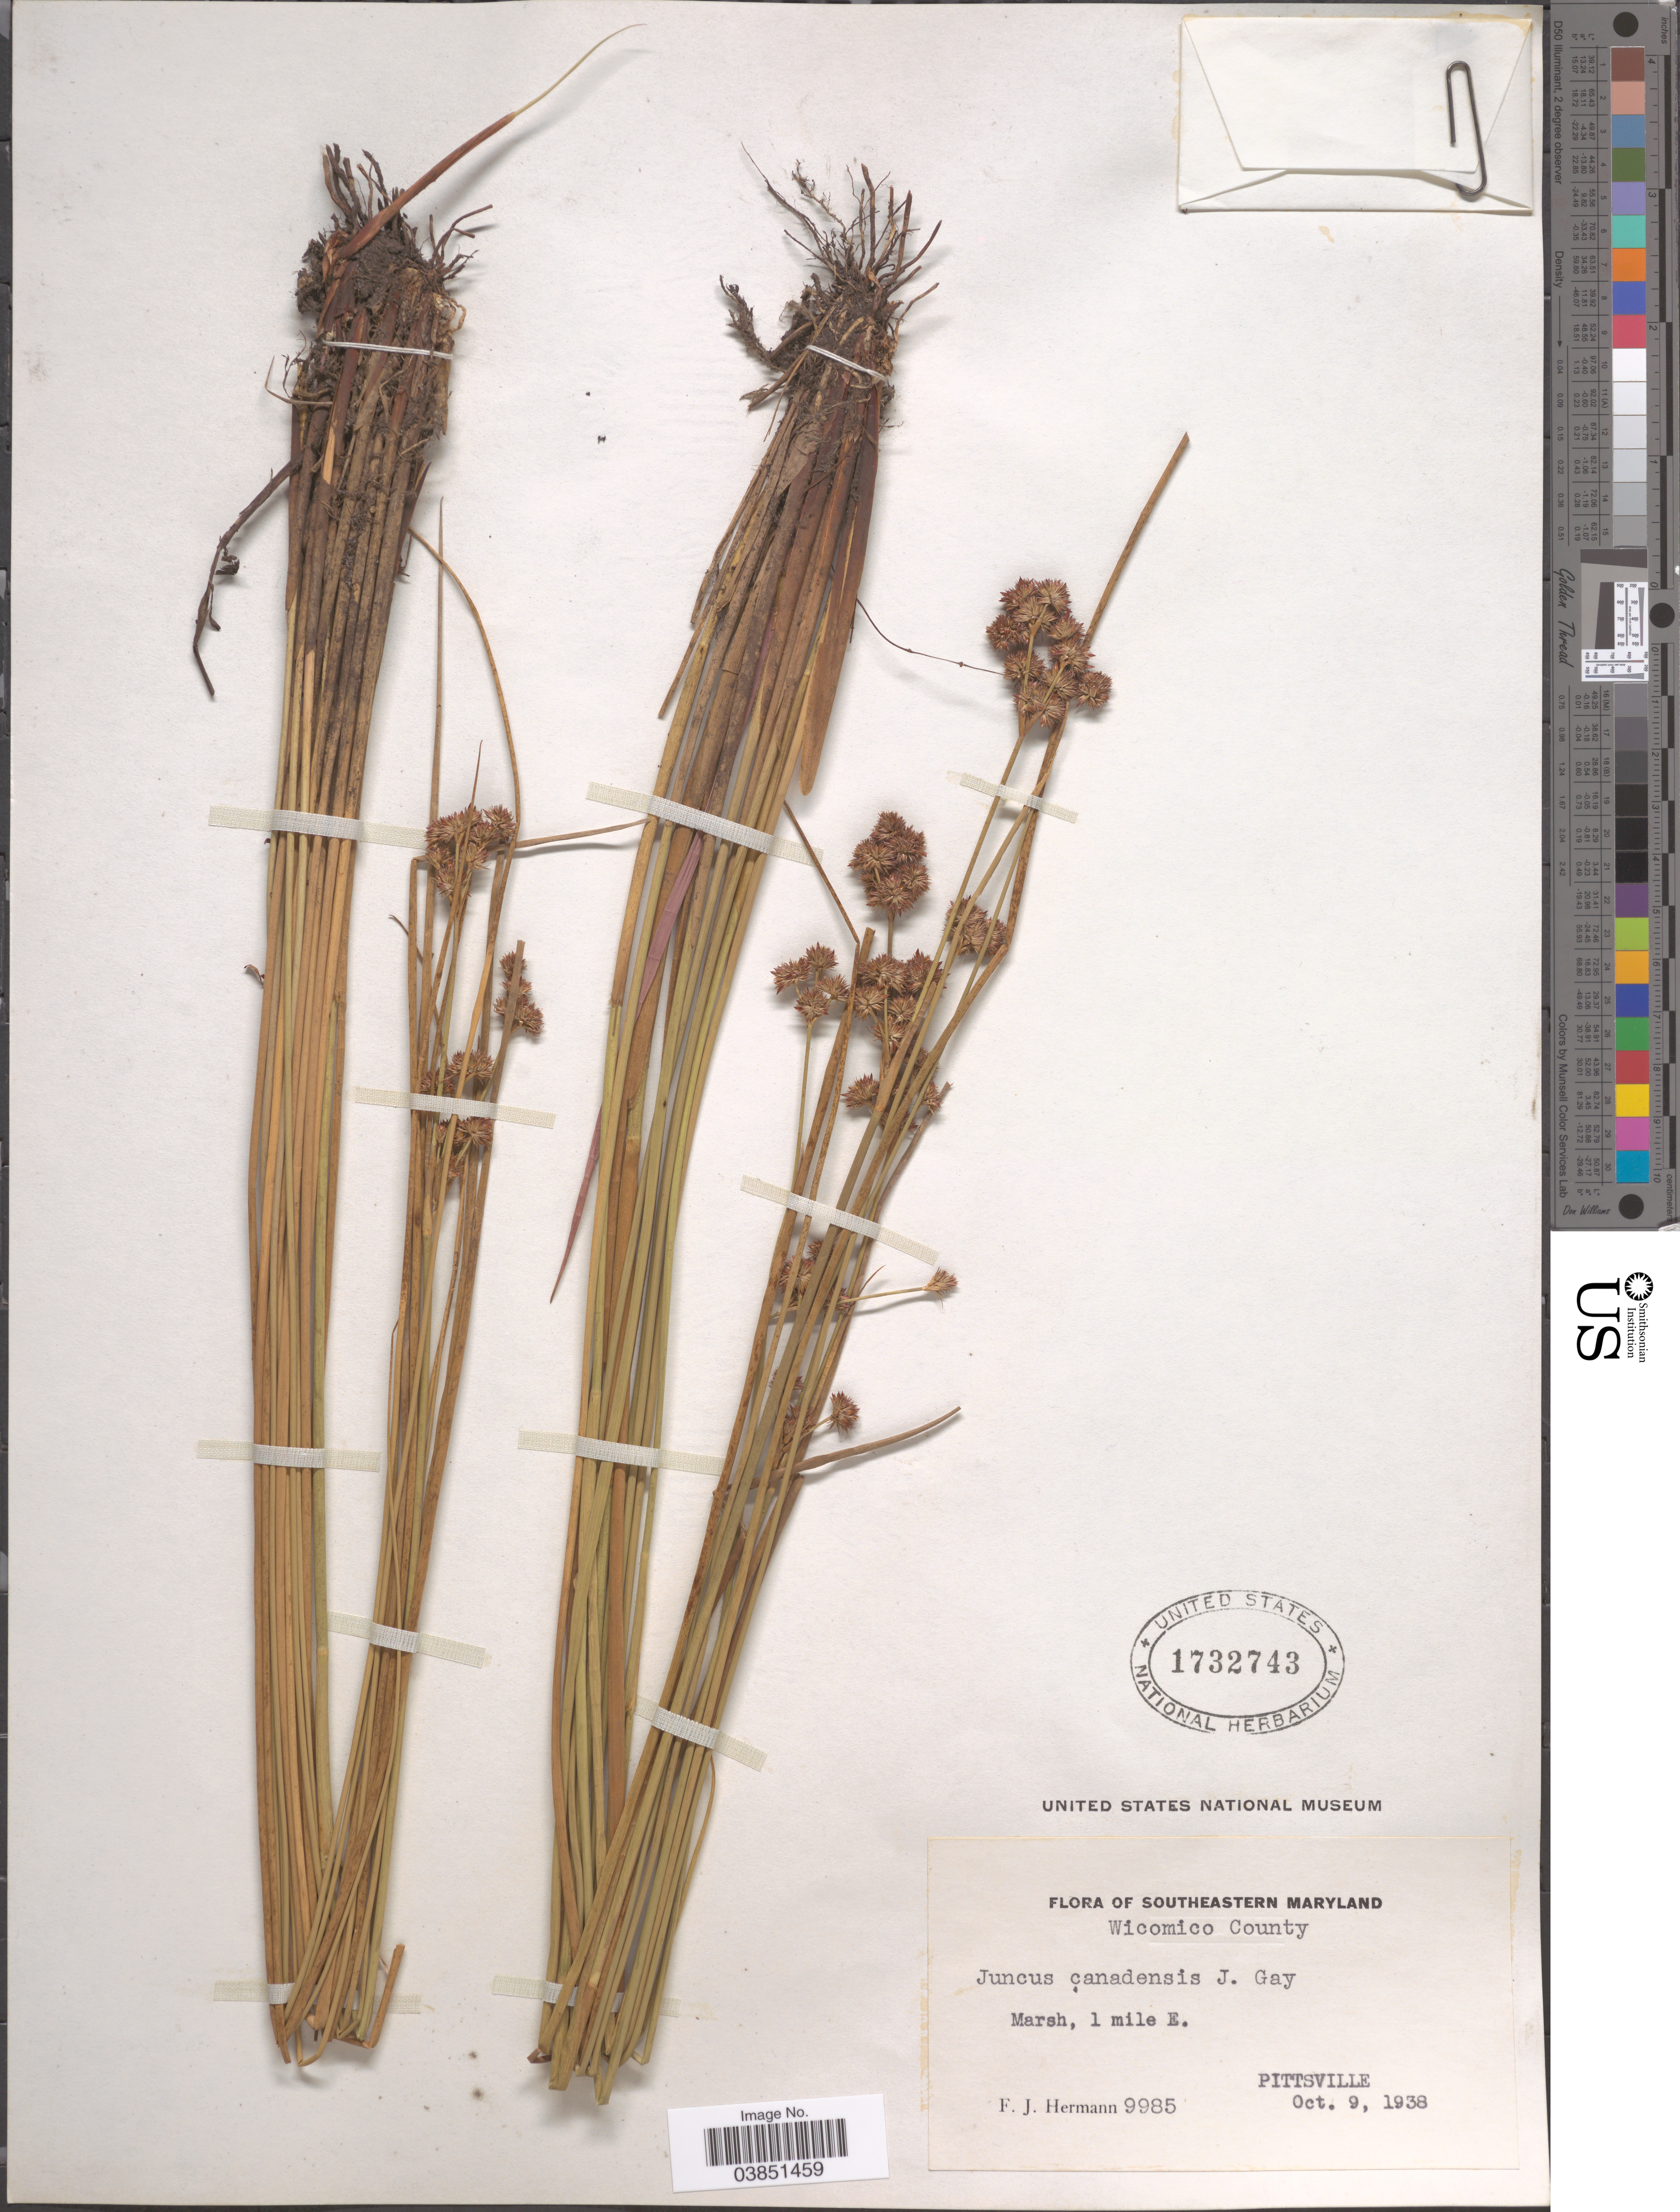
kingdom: Plantae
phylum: Tracheophyta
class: Liliopsida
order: Poales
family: Juncaceae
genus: Juncus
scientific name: Juncus canadensis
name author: J. Gay ex Laharpe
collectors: F. J. Hermann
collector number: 9985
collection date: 1938-10-09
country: United States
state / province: Maryland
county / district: Wicomico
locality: Southeastern Maryland. Wicomico County. 1 mile E. Pittsville.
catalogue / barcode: US 1732743